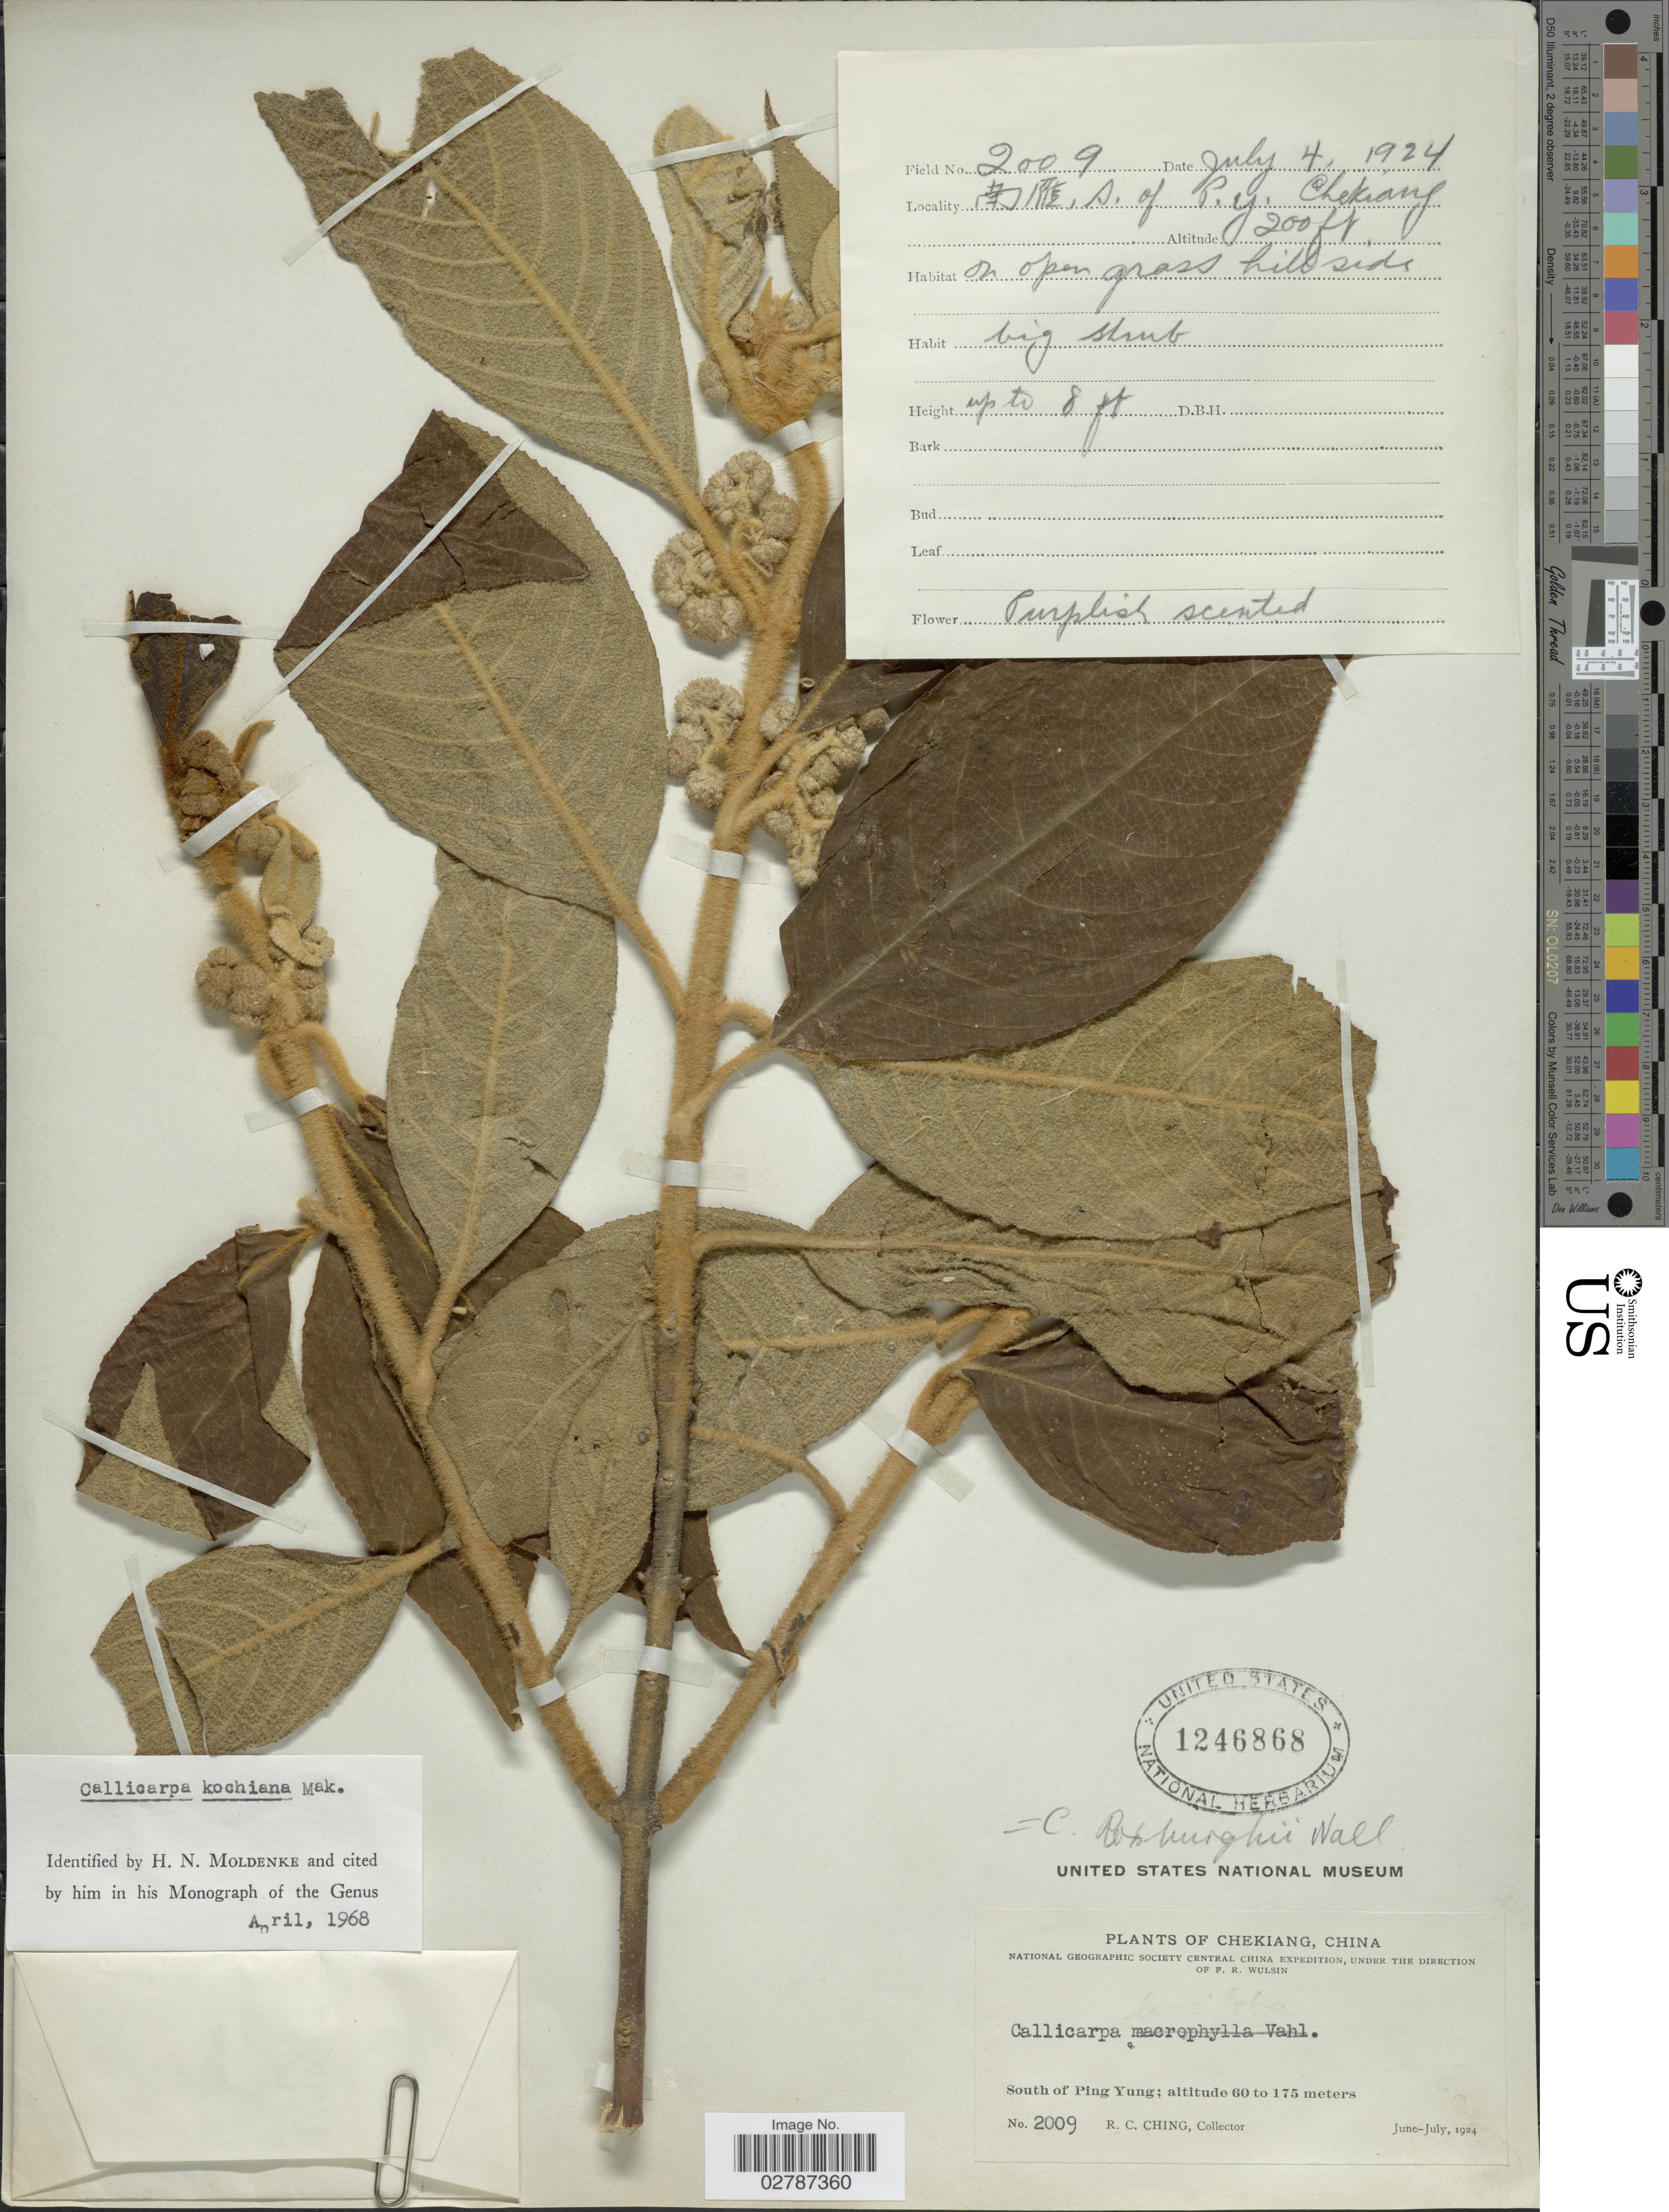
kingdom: Plantae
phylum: Tracheophyta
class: Magnoliopsida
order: Lamiales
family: Lamiaceae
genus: Callicarpa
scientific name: Callicarpa kochiana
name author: Makino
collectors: R. C. Ching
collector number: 2009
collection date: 1924-07-04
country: China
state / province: Zhejiang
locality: Chekiang. South of Ping Yung.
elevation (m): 61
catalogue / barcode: US 1246868